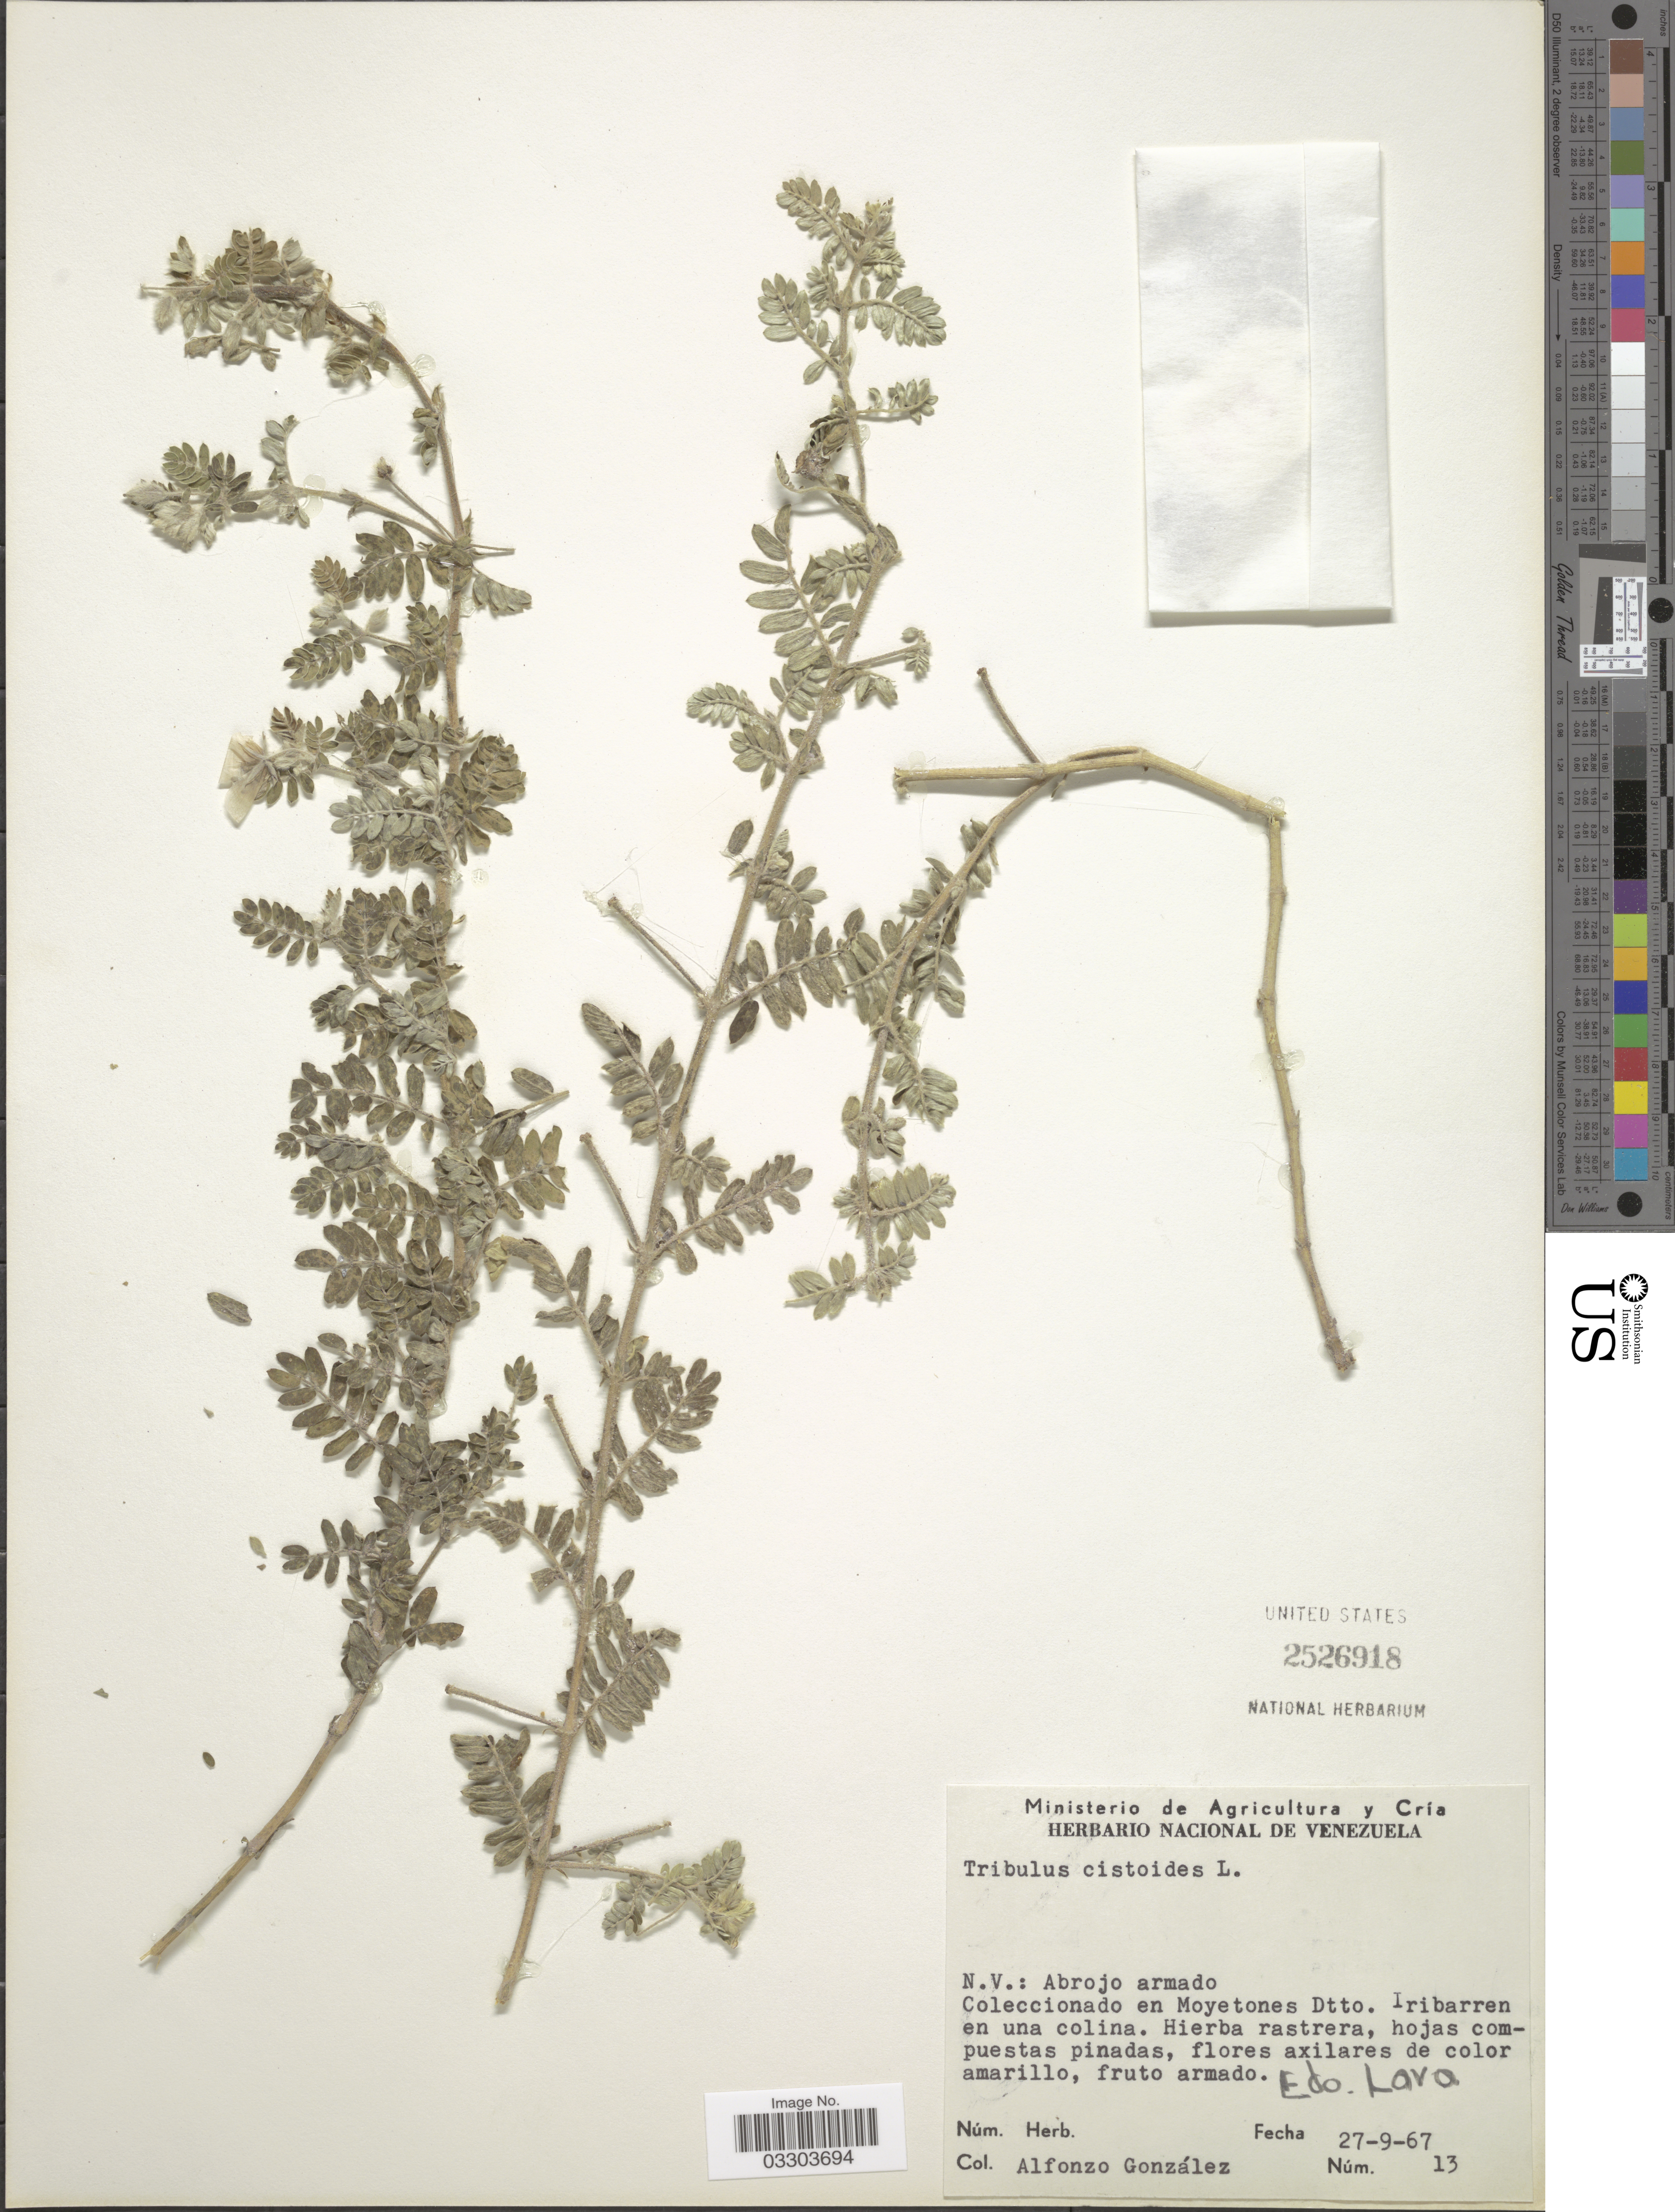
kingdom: Plantae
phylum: Tracheophyta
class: Magnoliopsida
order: Zygophyllales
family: Zygophyllaceae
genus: Tribulus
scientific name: Tribulus cistoides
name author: L.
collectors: A. C. González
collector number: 13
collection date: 1967-09-27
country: Venezuela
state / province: Lara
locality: Moyetones Dtto. Iribarren en una colina.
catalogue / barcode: US 2526918